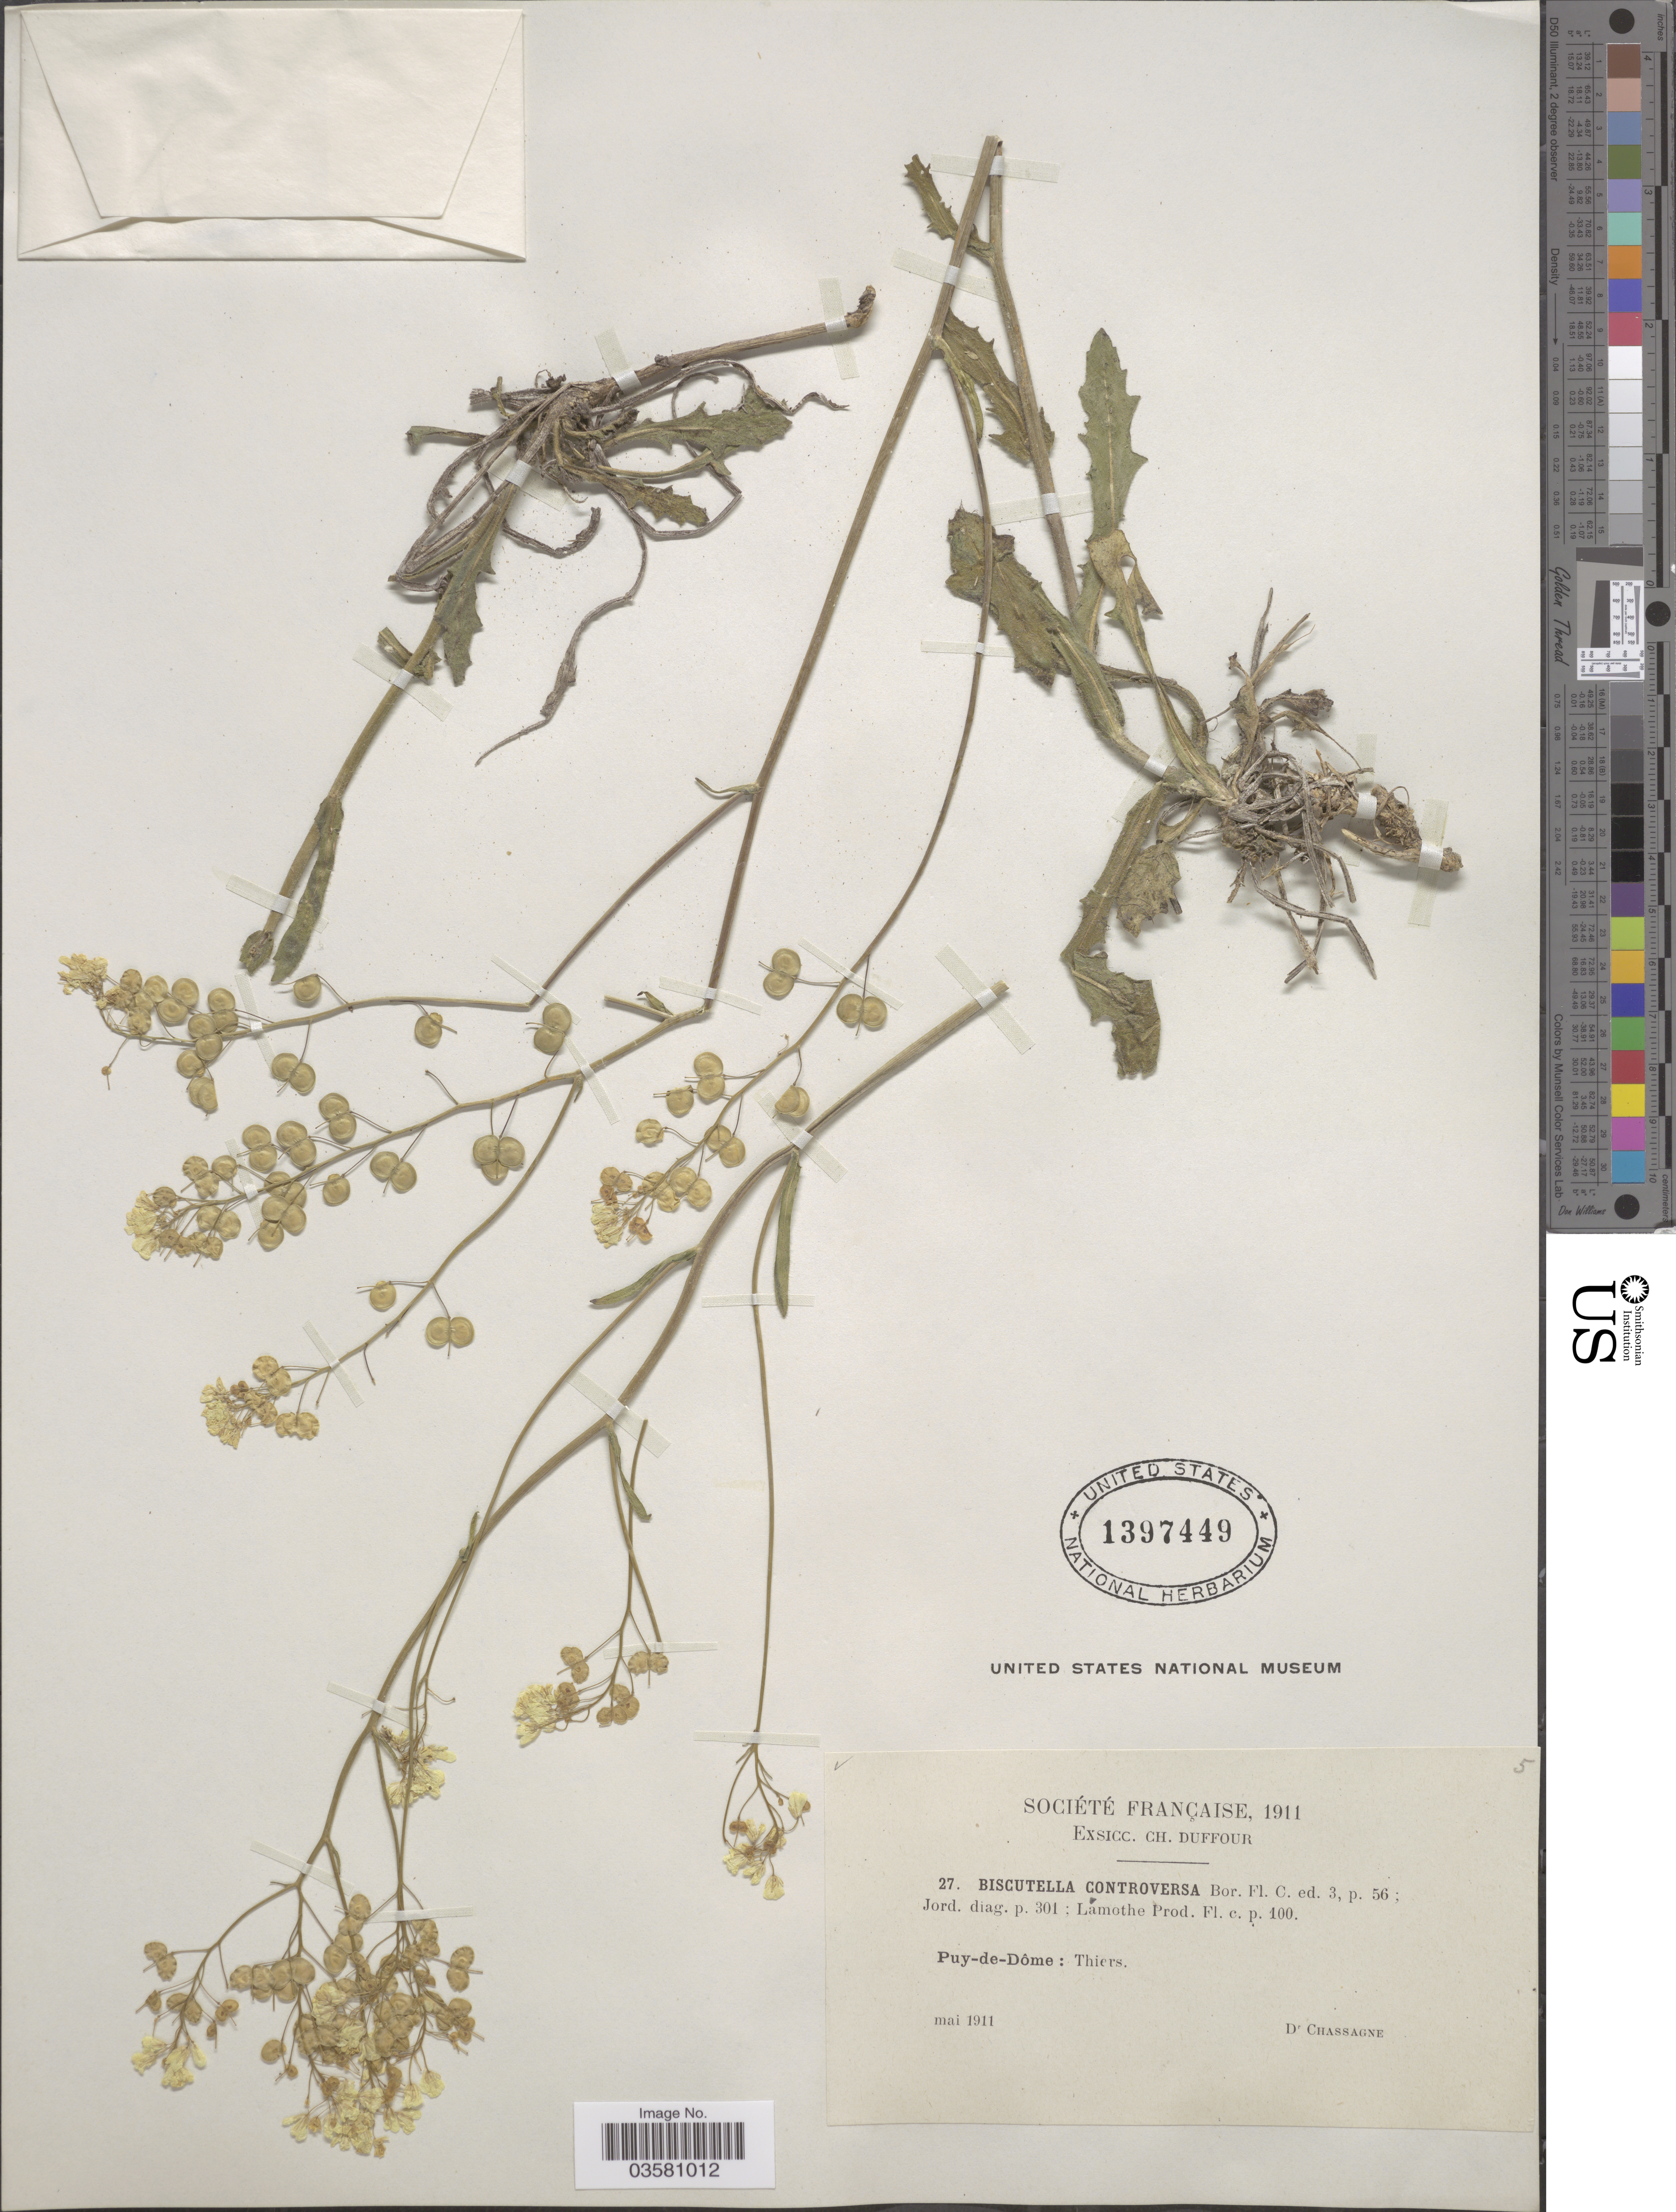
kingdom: Plantae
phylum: Tracheophyta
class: Magnoliopsida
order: Brassicales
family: Brassicaceae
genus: Biscutella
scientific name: Biscutella controversa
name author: Boreau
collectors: Chassagne, --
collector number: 27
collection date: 1911-05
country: France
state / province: Auvergne-Rhône-Alpes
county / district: Puy-de-Dôme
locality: Puy-de-Dôme: Thiers.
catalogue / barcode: US 1397449